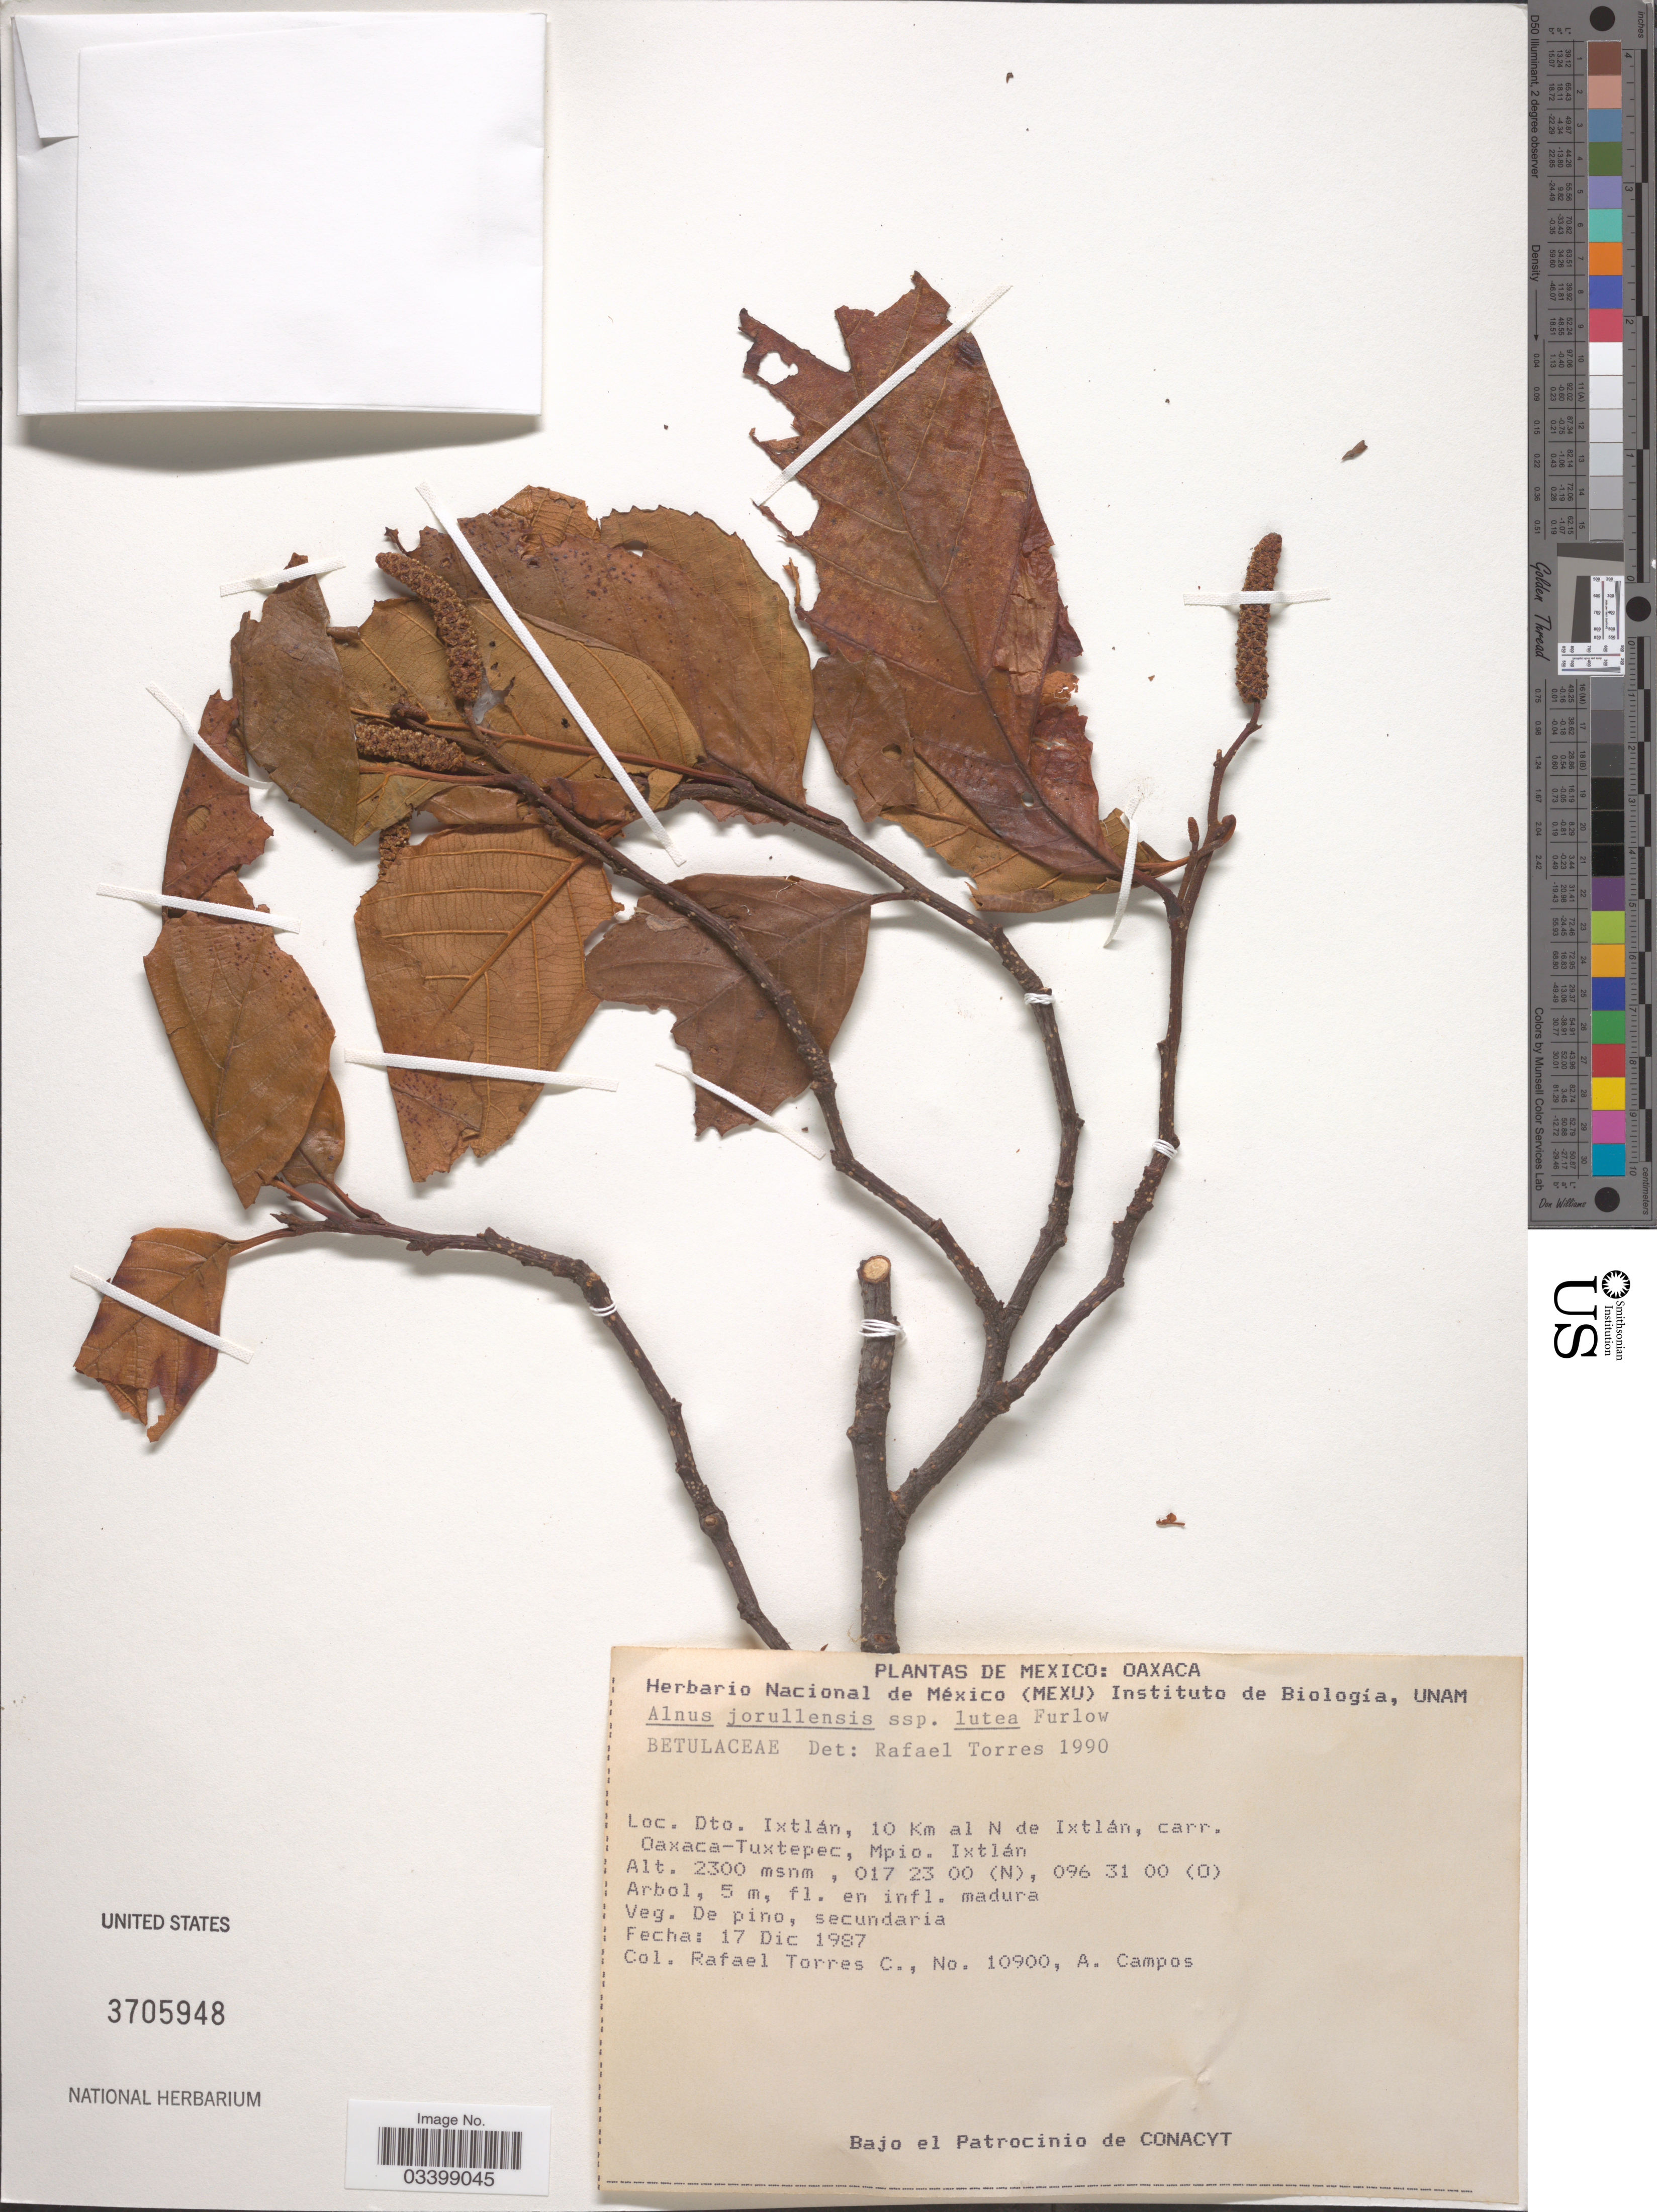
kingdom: Plantae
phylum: Tracheophyta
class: Magnoliopsida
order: Fagales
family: Betulaceae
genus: Alnus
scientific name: Alnus jorullensis subsp. lutea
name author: Furlow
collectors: R. Torres C. & A. R. Campos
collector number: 10900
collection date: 1987-12-17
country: Mexico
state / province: Oaxaca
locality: Dto. Ixtlán, 10 Km al N de Ixtlán, carr. Oaxaca-Tuxtepec, Mpio. Ixtlán.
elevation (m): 2300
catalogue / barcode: US 3705948